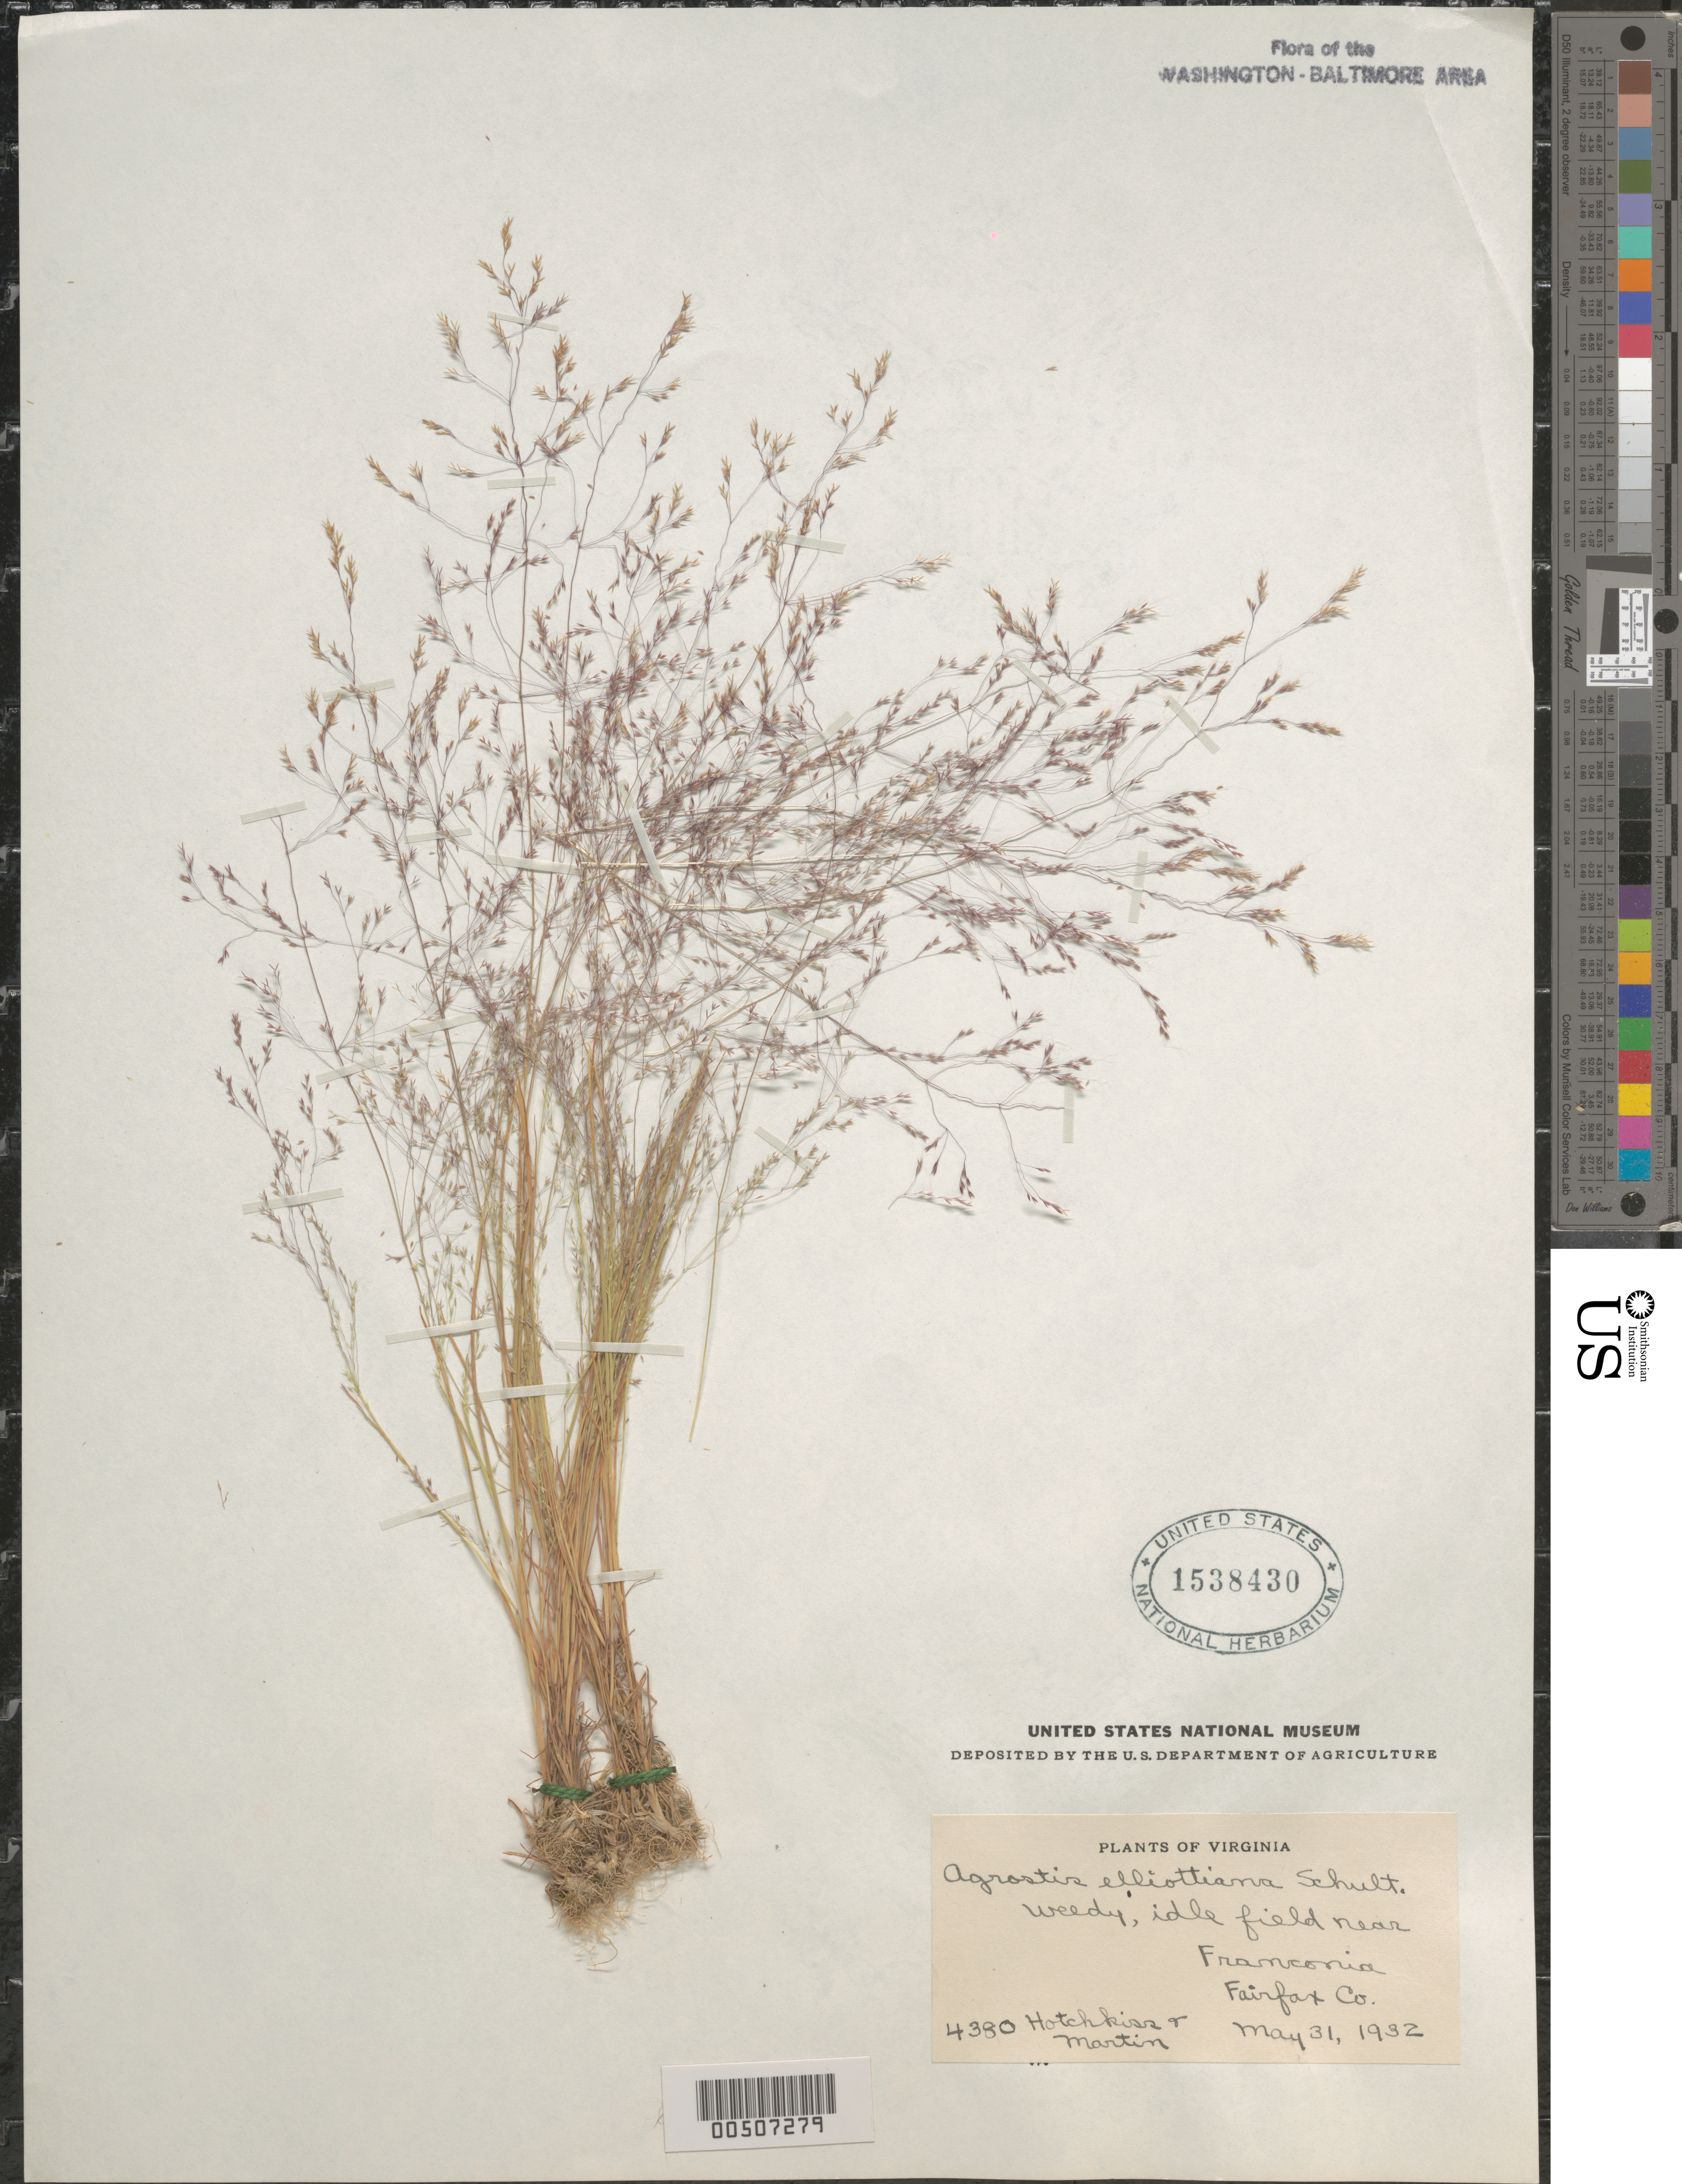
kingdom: Plantae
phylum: Tracheophyta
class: Liliopsida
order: Poales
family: Poaceae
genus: Agrostis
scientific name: Agrostis elliottiana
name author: Schult.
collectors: N. Hotchkiss & Martin, --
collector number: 4380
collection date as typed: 31 May 1932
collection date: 1932-05-31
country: United States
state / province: Virginia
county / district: Fairfax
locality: Near Franconia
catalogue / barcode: US 1538430